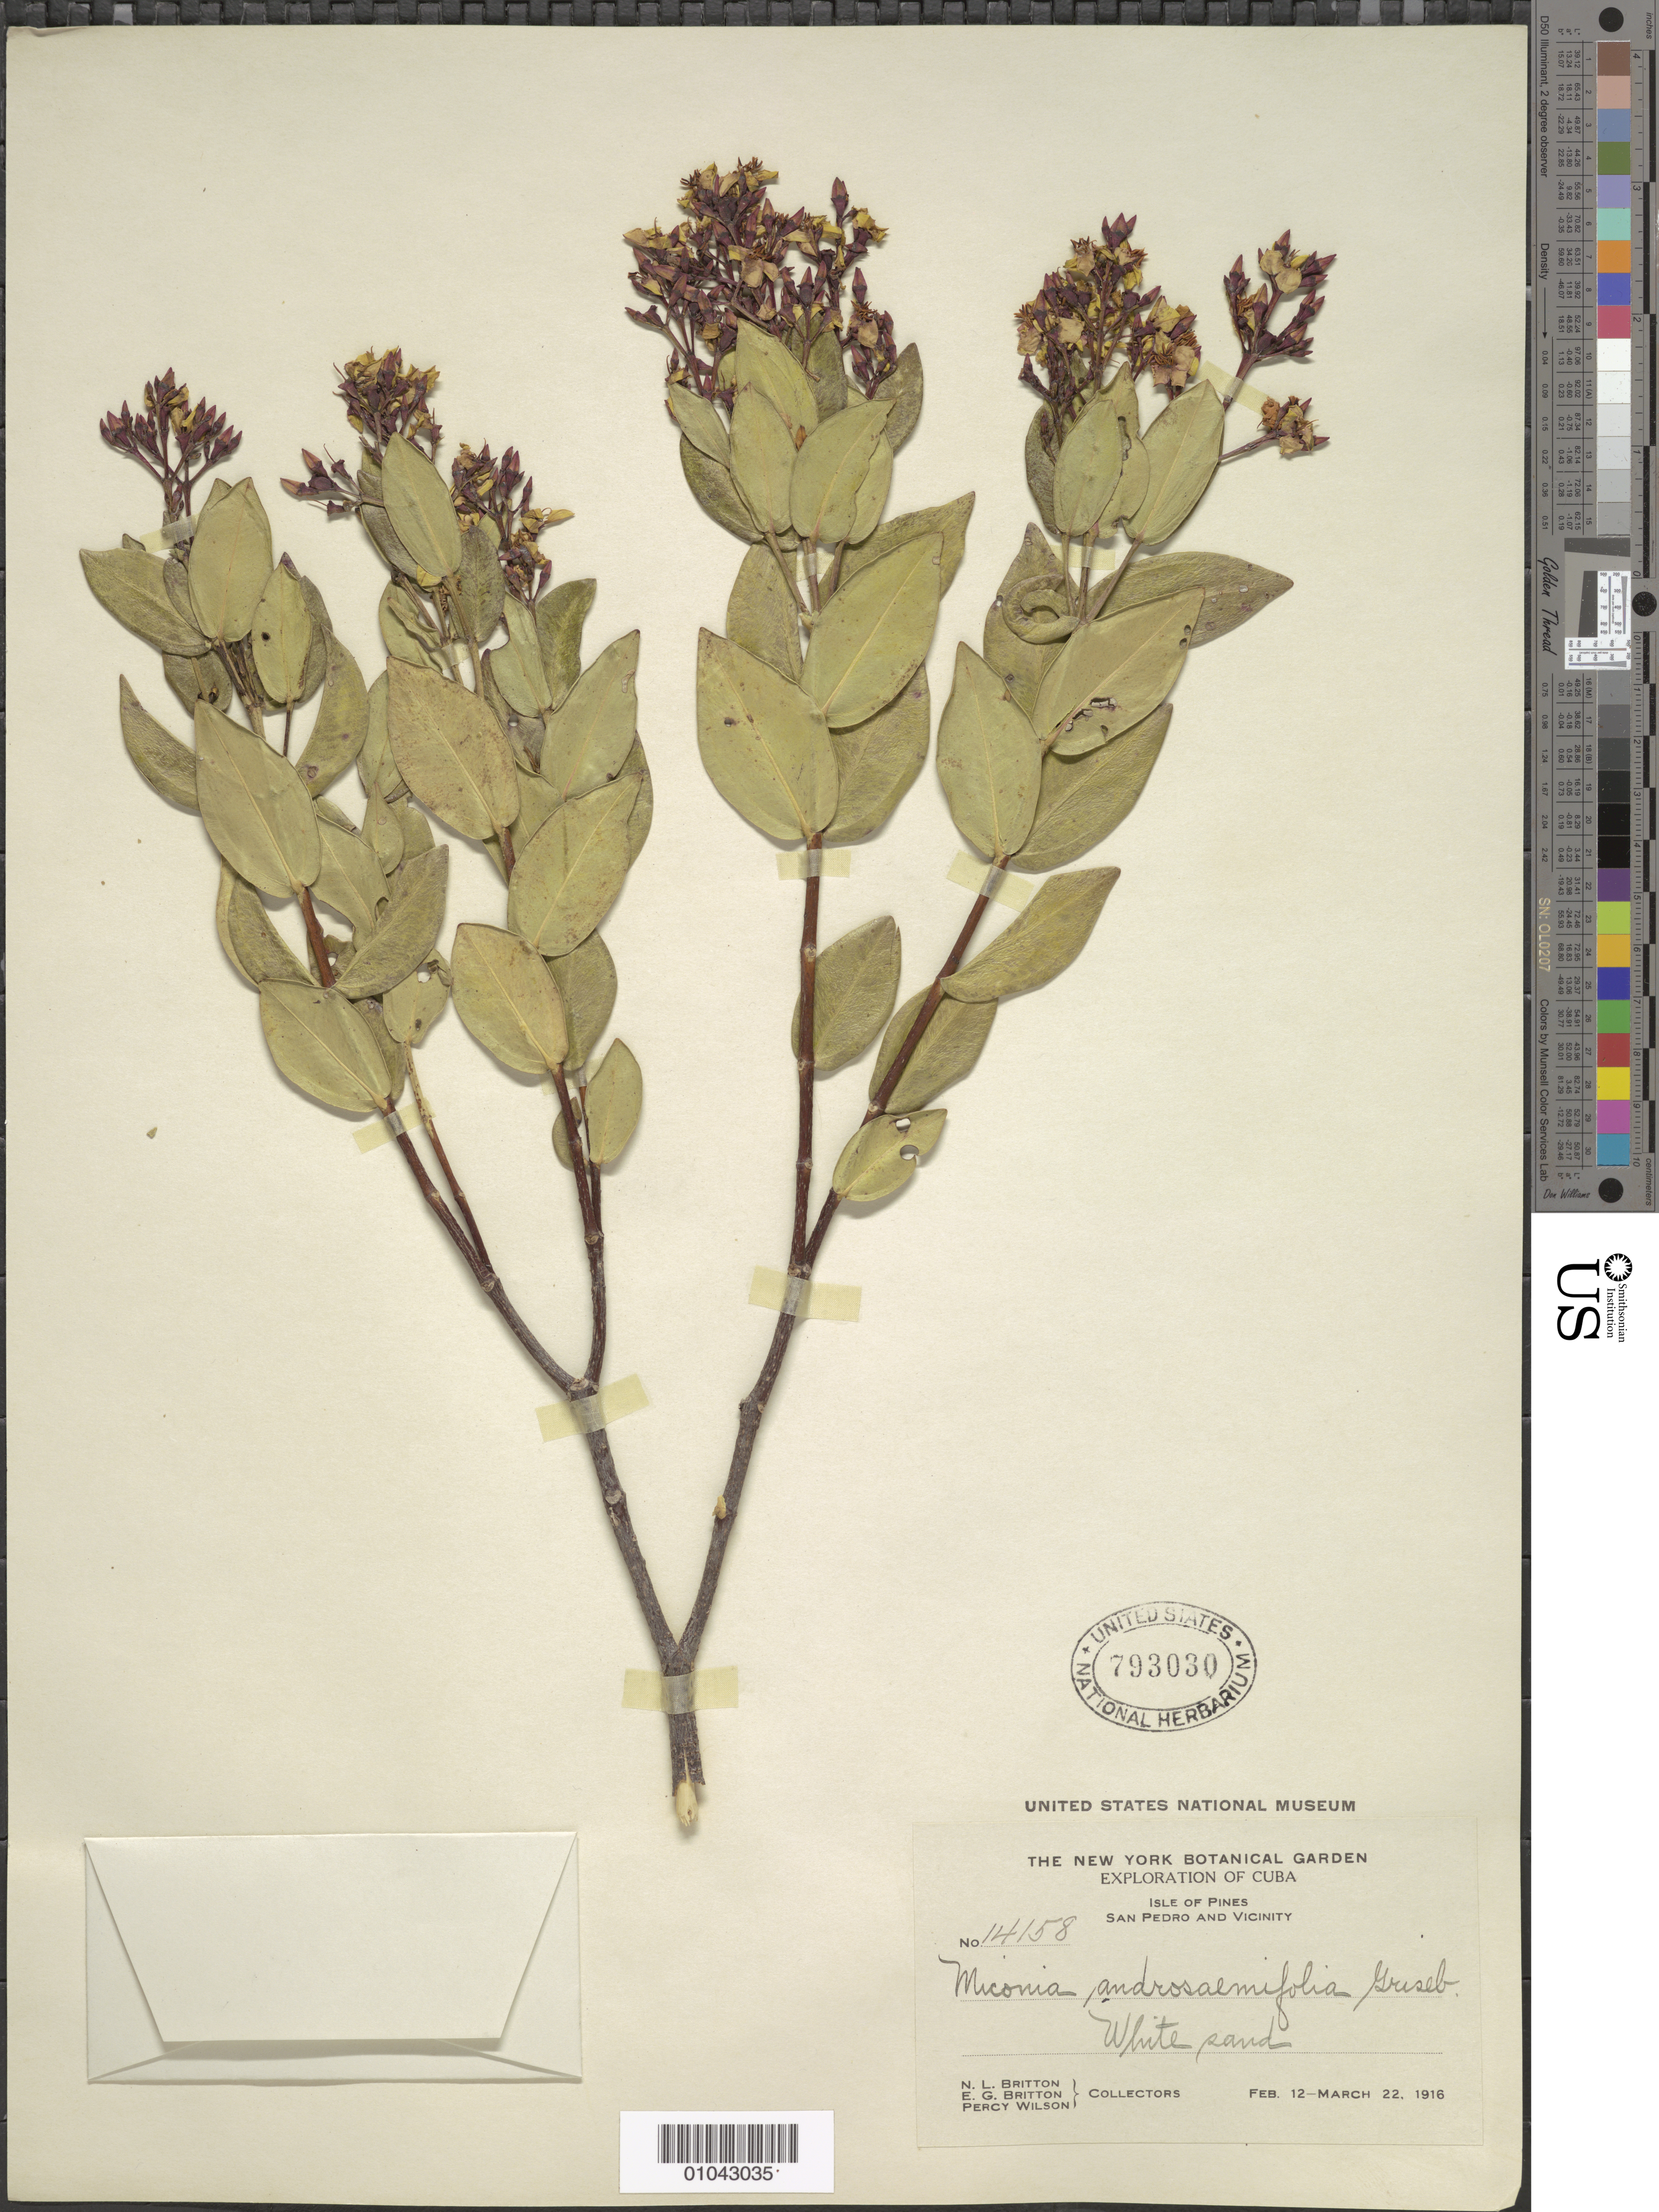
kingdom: Plantae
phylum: Tracheophyta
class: Magnoliopsida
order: Myrtales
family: Melastomataceae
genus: Miconia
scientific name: Miconia androsaemifolia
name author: Griseb.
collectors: N. Britton, E. G. Britton & P. Wilson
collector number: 14158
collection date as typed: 12 Feb 1916 to 22 Mar 1916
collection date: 1916-02-21/1916-03-22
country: Cuba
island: Isla de la Juventud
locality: San Pedro and vicinity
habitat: White sand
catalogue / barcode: US 793030